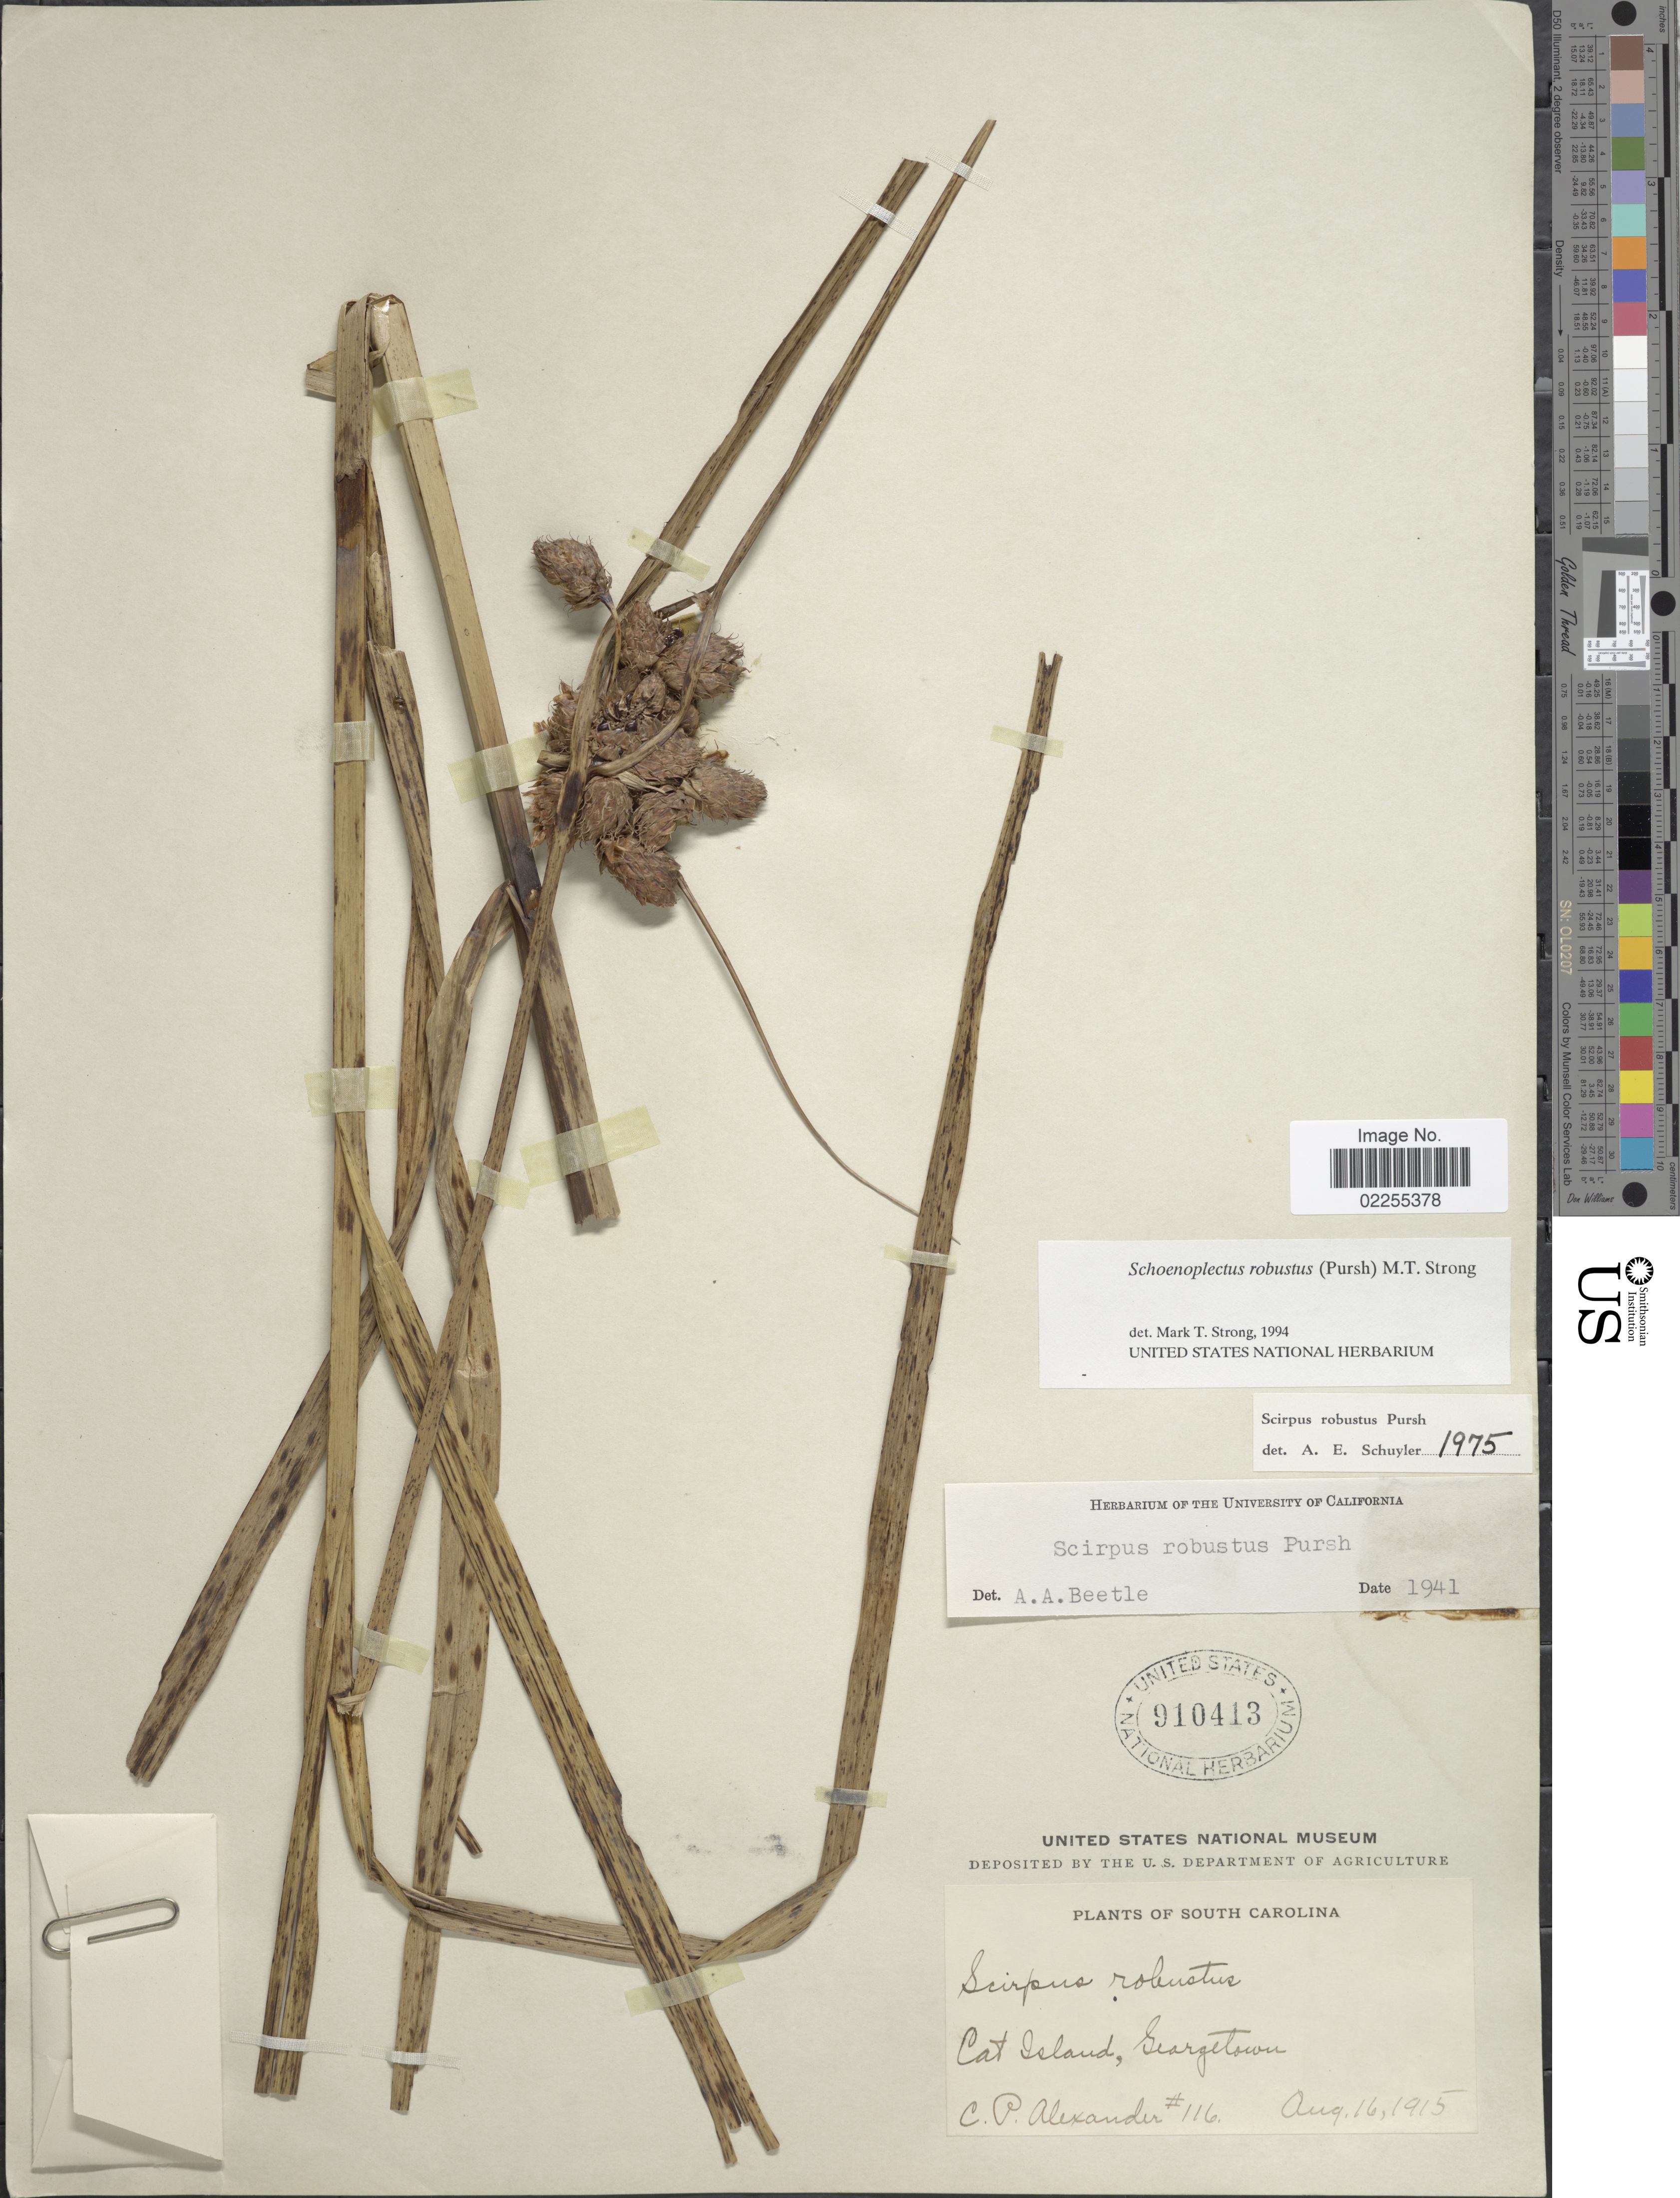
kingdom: Plantae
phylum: Tracheophyta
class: Liliopsida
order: Poales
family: Cyperaceae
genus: Bolboschoenus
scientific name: Bolboschoenus robustus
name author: (Pursh) Soják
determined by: Strong, M. T., (US), Smithsonian Institution - National Museum of Natural History (UNITED STATES)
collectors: C. P. Alexander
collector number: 116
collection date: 1915-08-16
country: United States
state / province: South Carolina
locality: Cat Island, Georgetown.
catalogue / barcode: US 910413